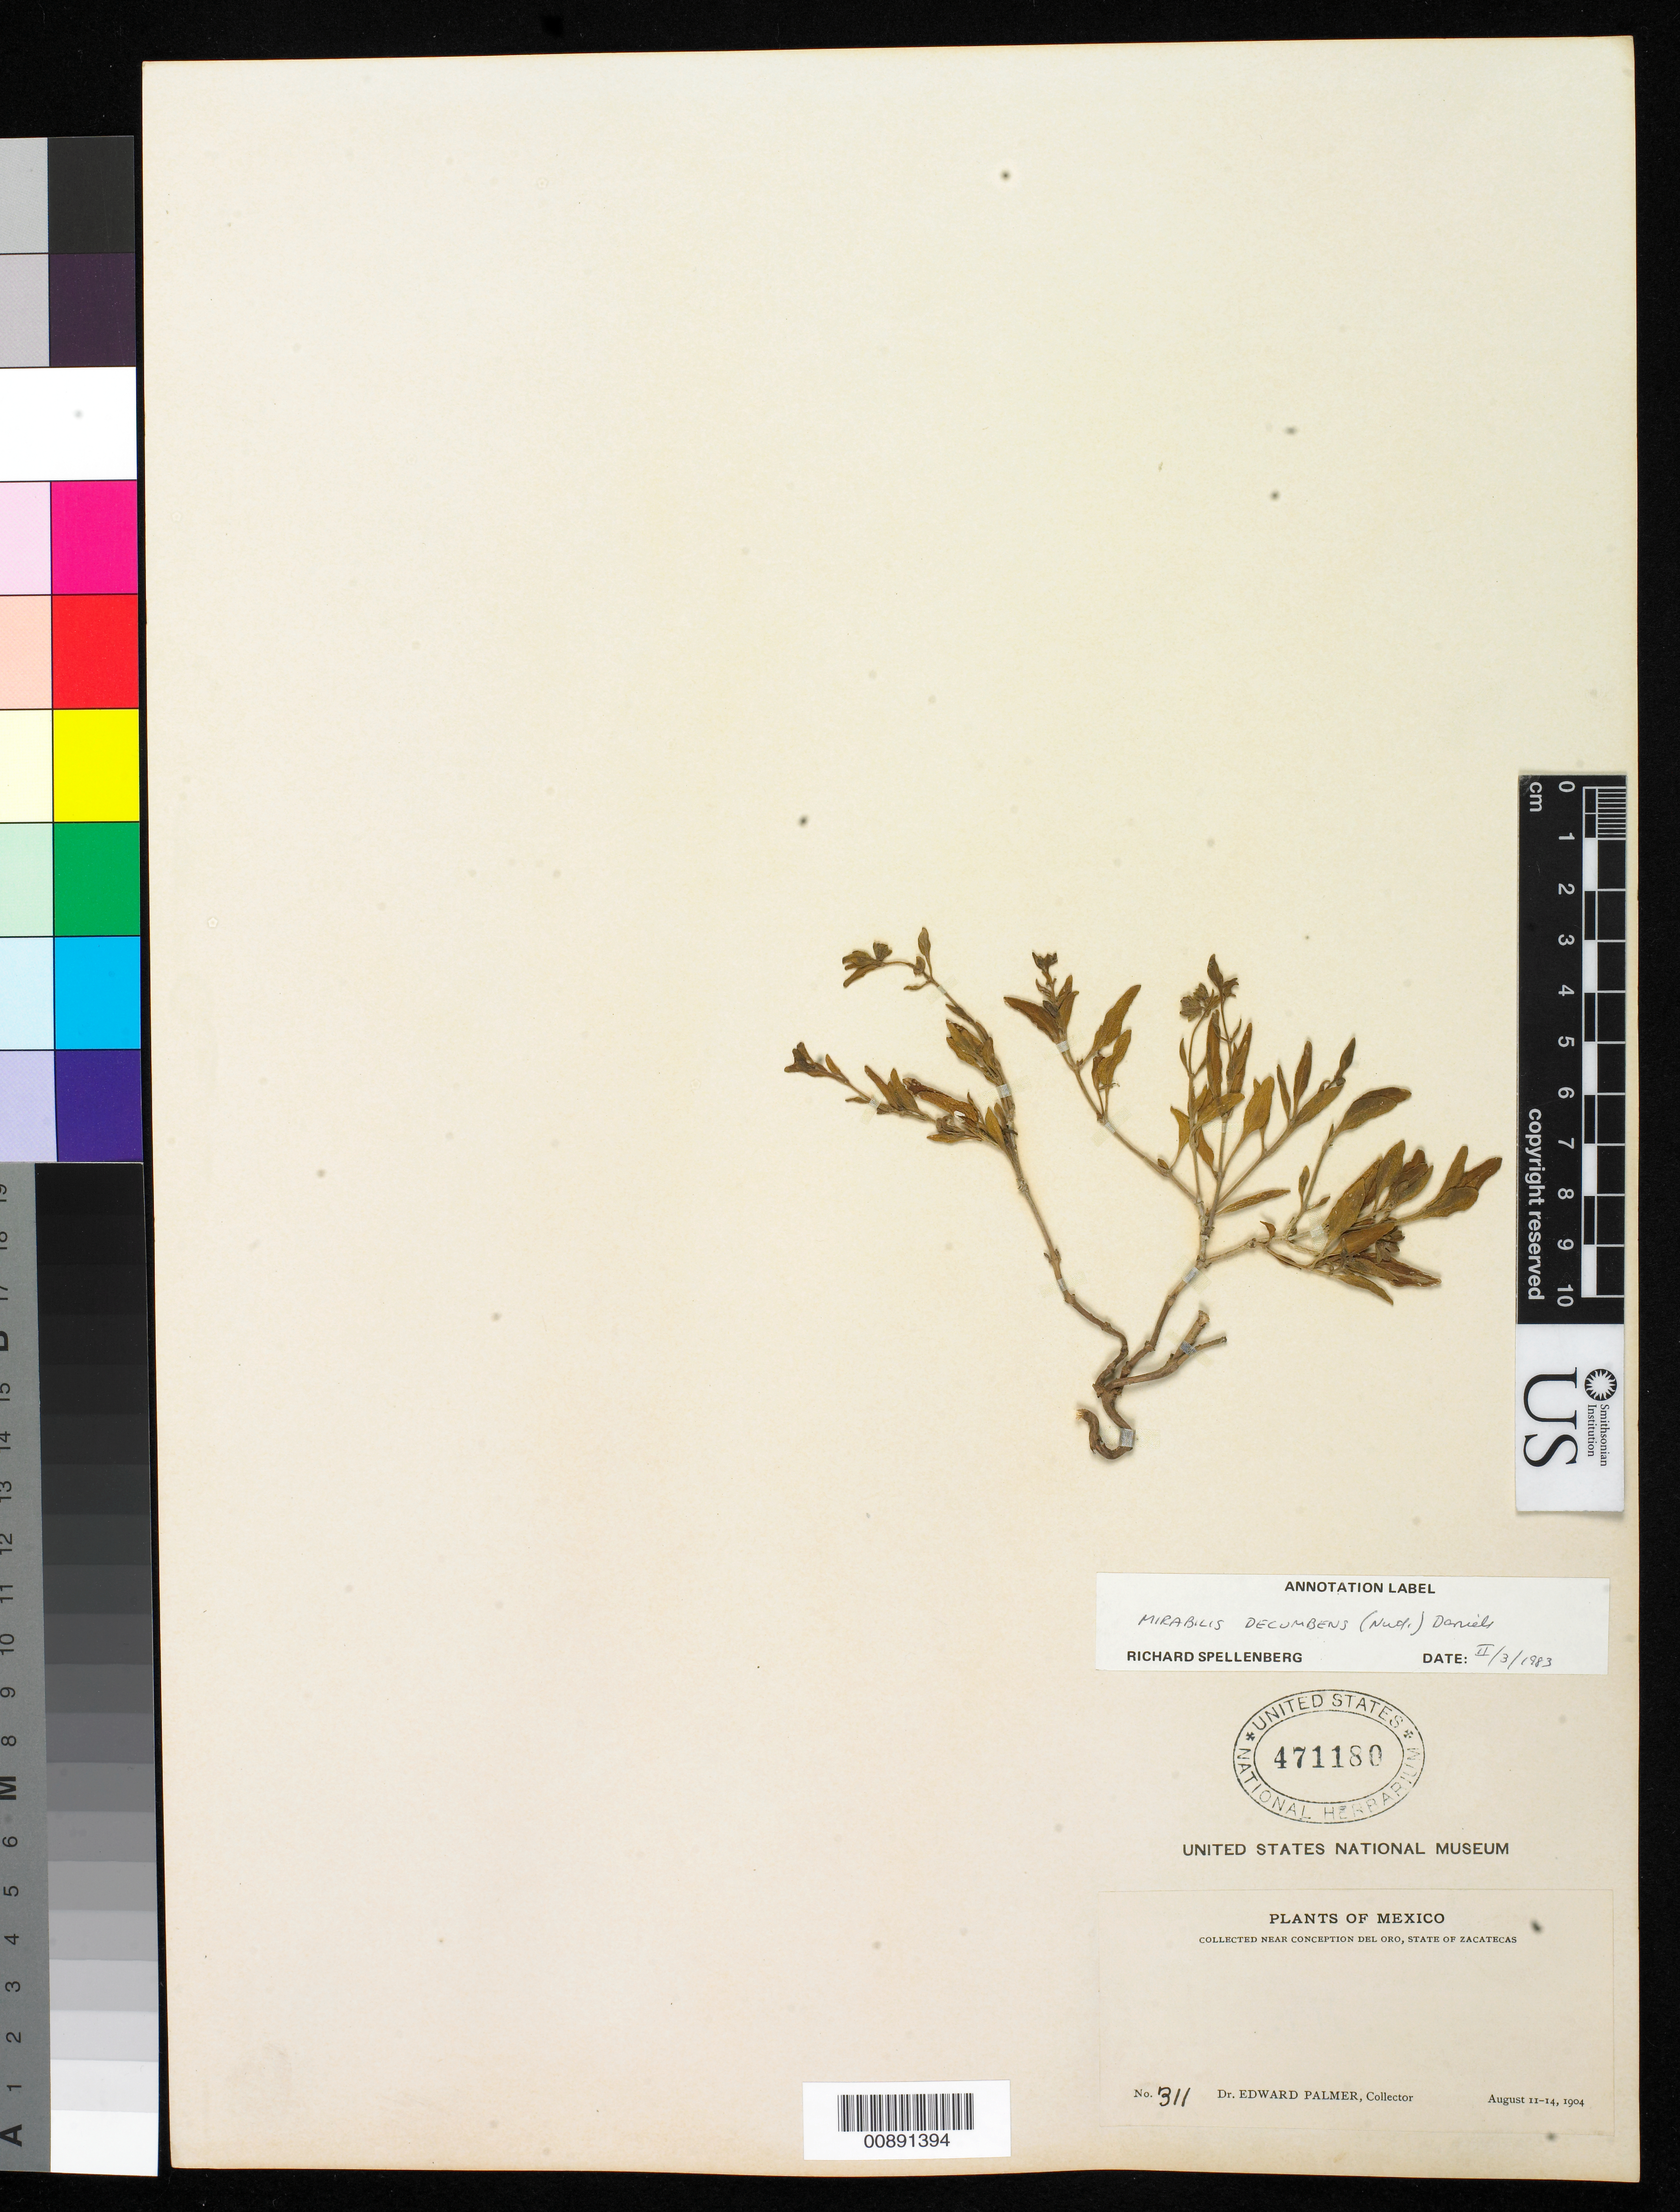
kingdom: Plantae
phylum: Tracheophyta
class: Magnoliopsida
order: Caryophyllales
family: Nyctaginaceae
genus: Mirabilis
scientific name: Mirabilis decumbens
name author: (Nutt.) Daniels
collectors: E. Palmer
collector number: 311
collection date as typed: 11 Aug 1904 to 14 Aug 1904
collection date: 1904-08-11/1904-08-14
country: Mexico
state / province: Zacatecas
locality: Near Concepción del Oro, Zacatecas.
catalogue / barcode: US 471180